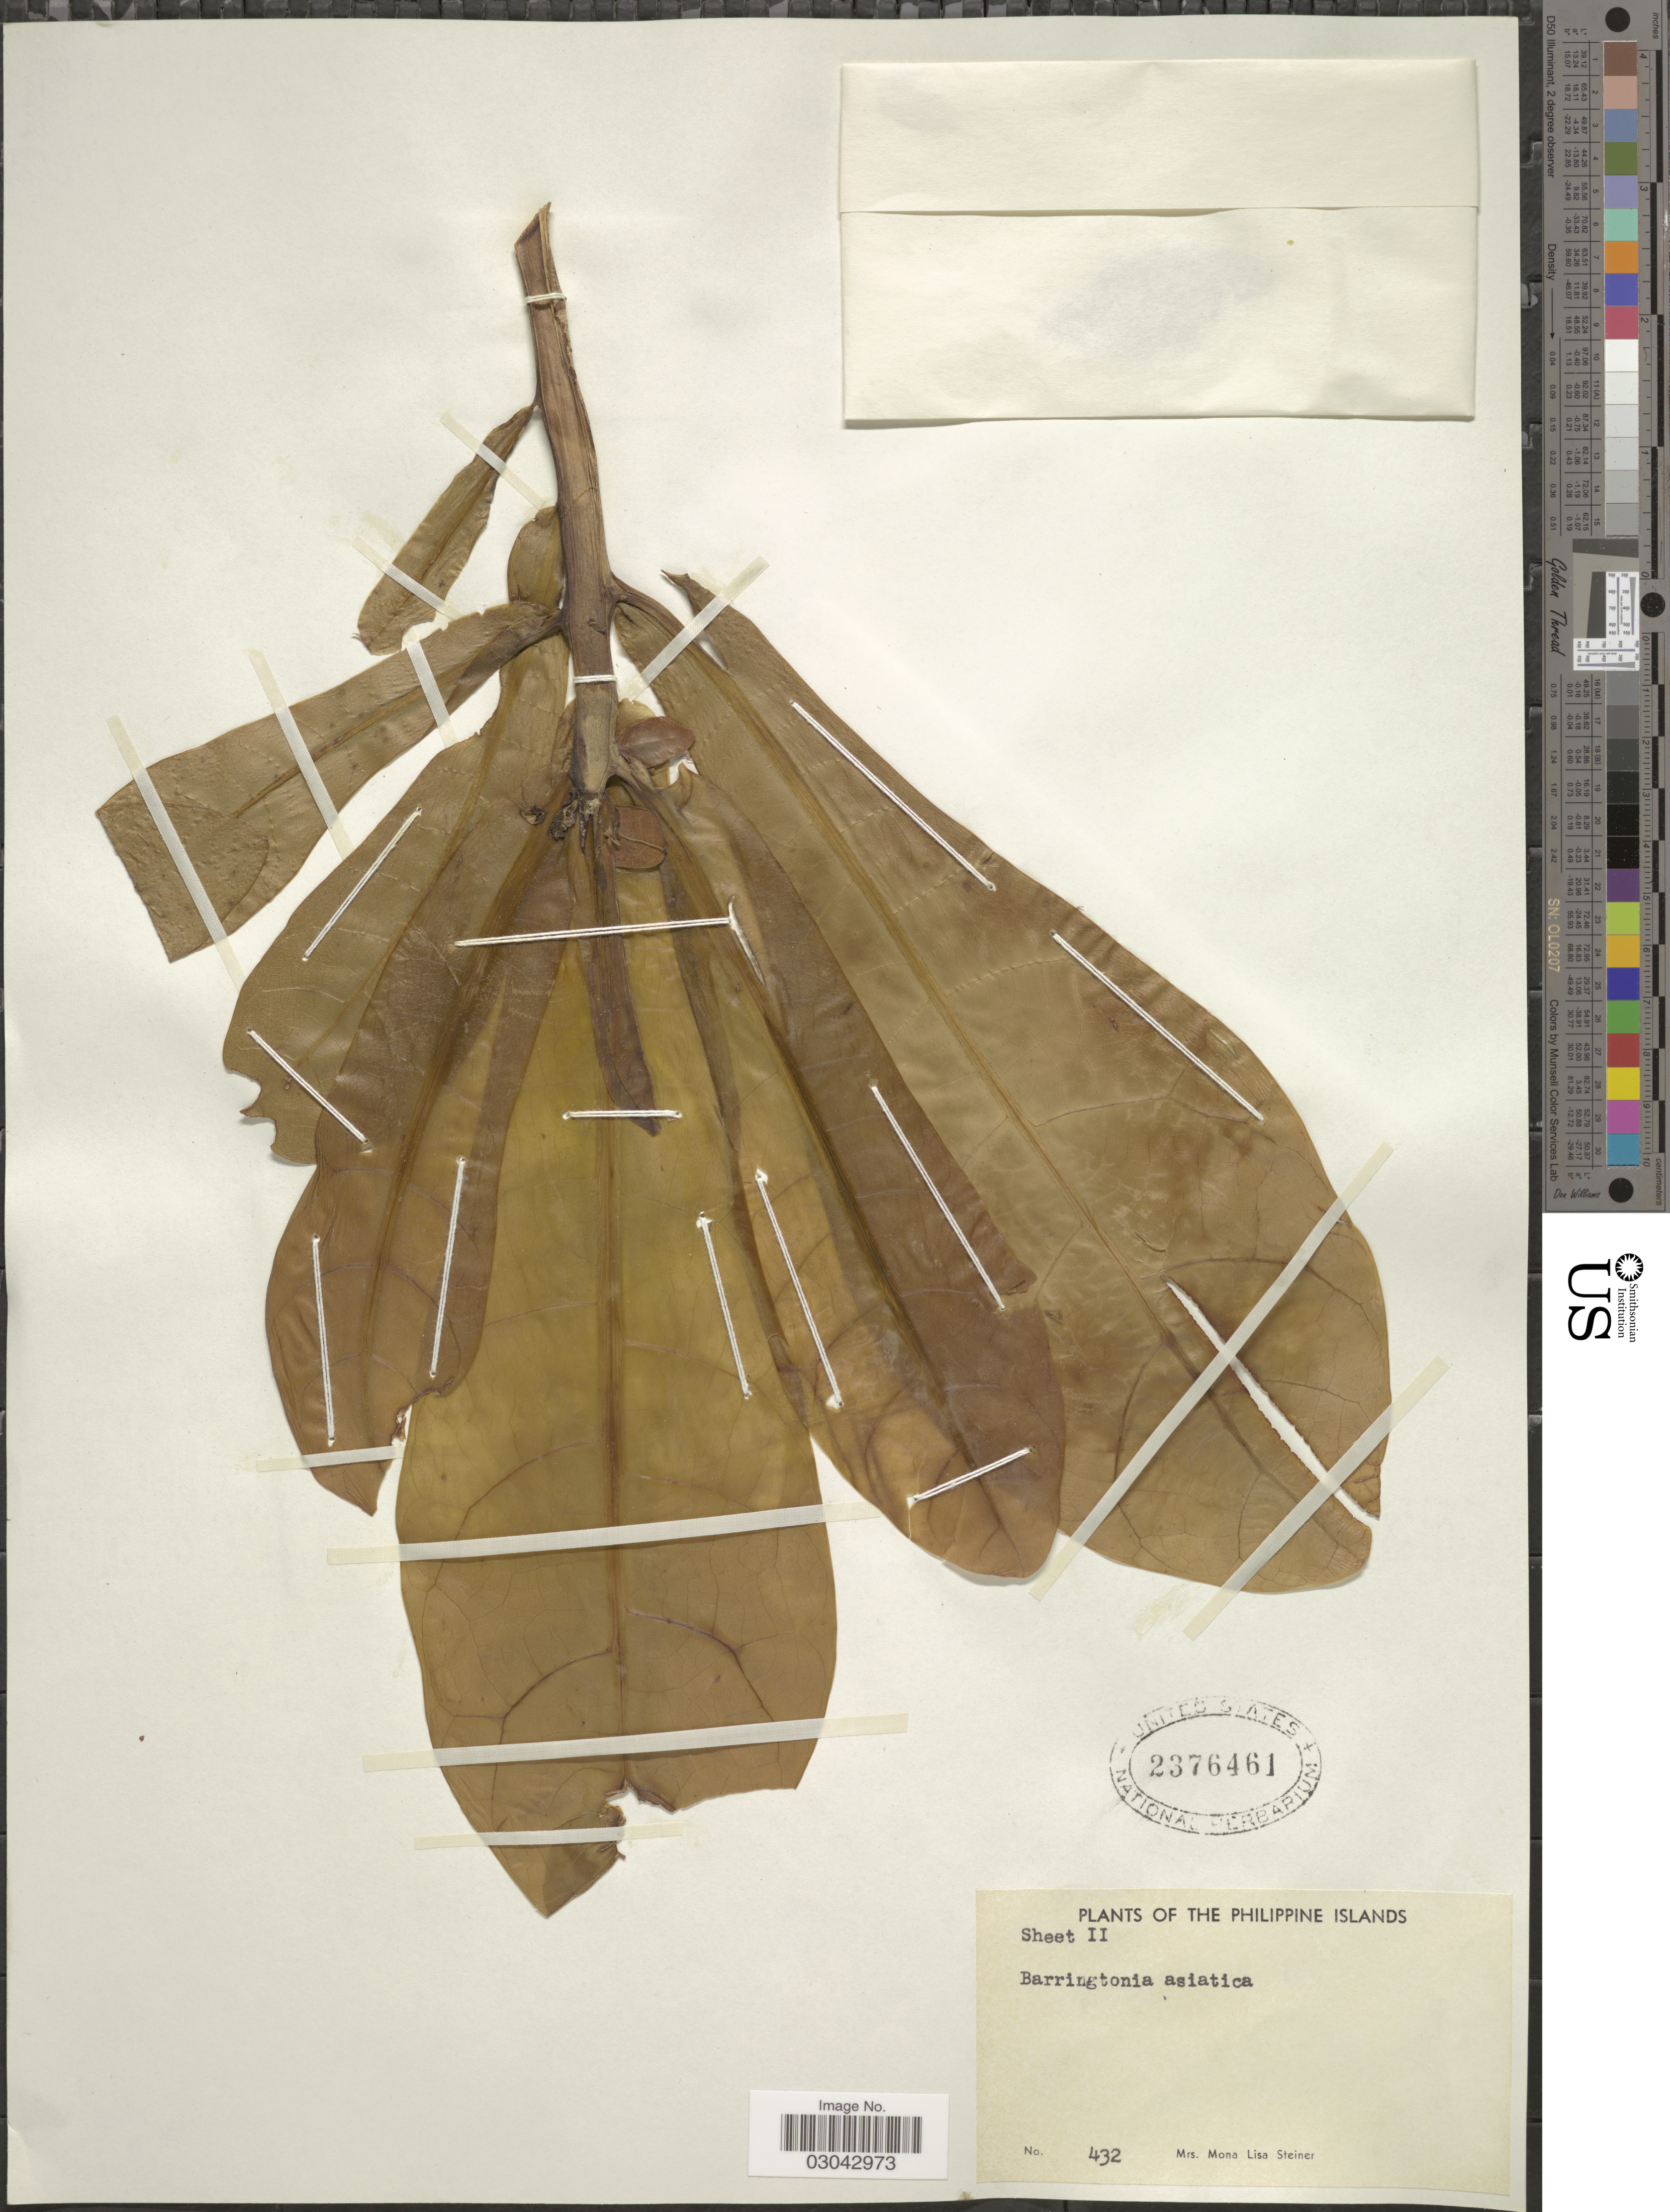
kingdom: Plantae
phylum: Tracheophyta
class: Magnoliopsida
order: Ericales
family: Lecythidaceae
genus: Barringtonia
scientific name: Barringtonia asiatica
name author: (L.) Kurz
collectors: M. Steiner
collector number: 432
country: Philippines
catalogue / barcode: US 2376461